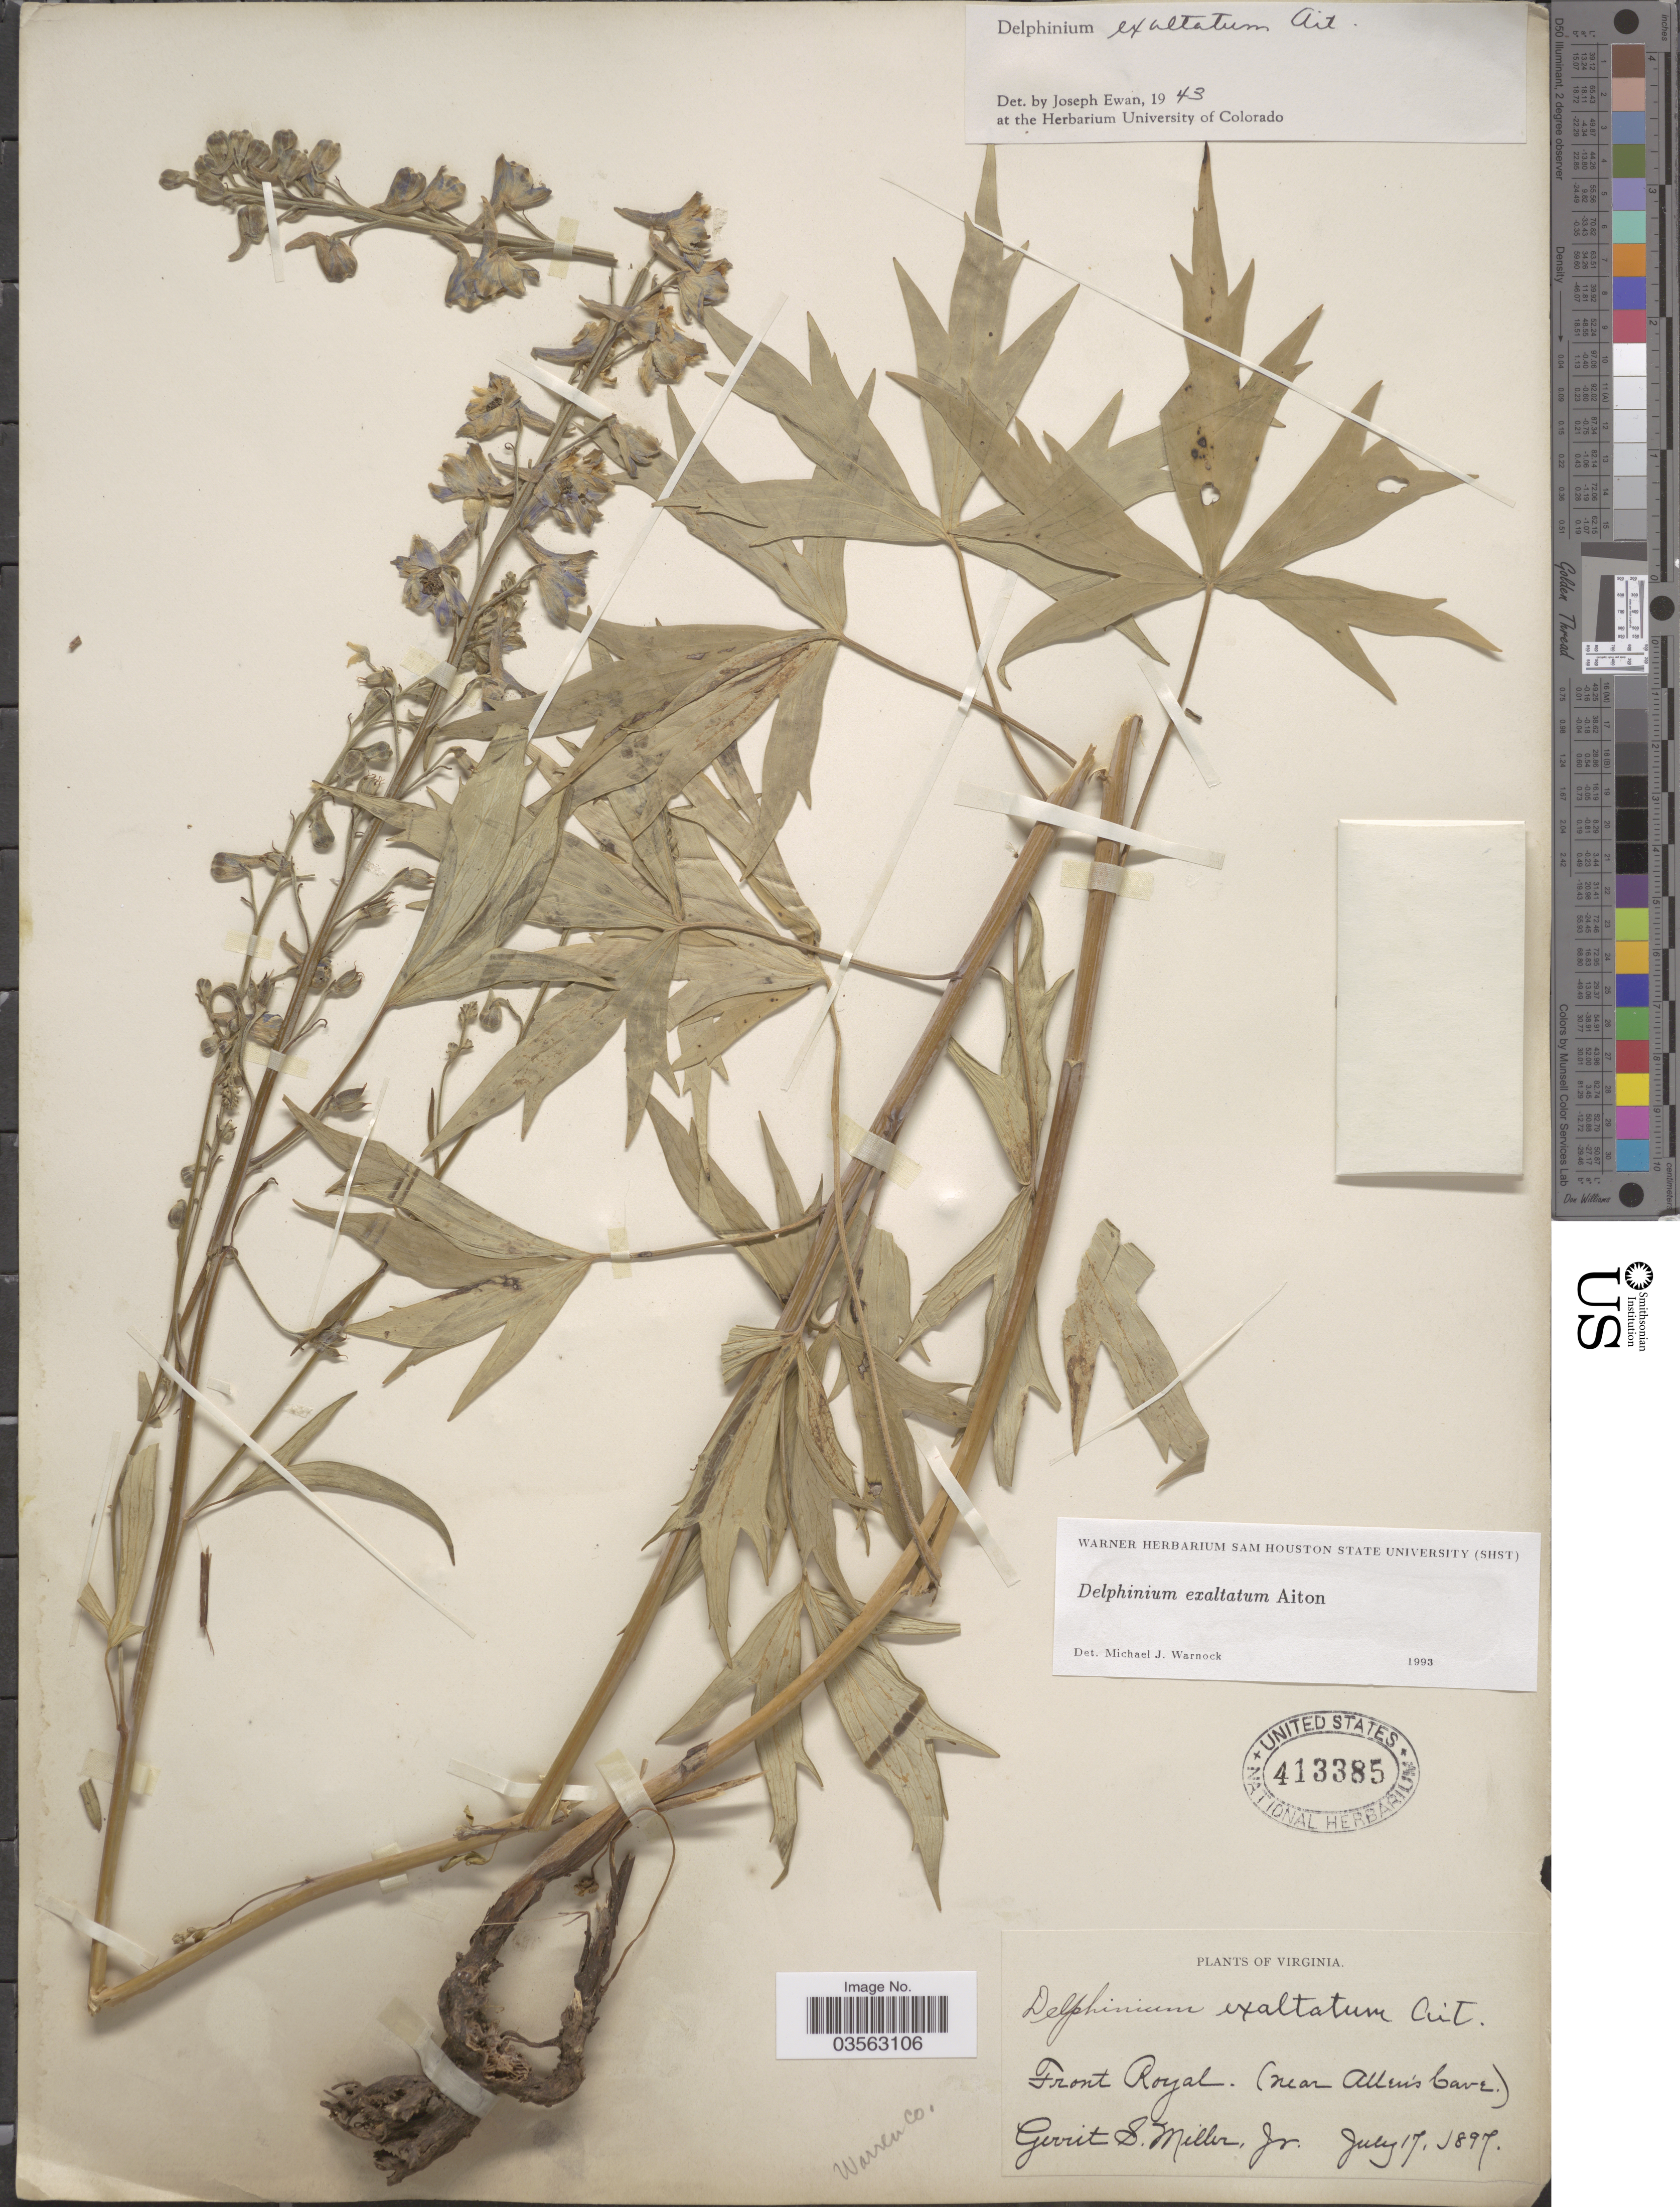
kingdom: Plantae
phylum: Tracheophyta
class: Magnoliopsida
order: Ranunculales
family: Ranunculaceae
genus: Delphinium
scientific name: Delphinium exaltatum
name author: Aiton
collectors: G. S. Miller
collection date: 1897-07-17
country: United States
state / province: Virginia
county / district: Warren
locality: Front Royal (near Allen's Cave). Warren Co.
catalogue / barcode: US 413385